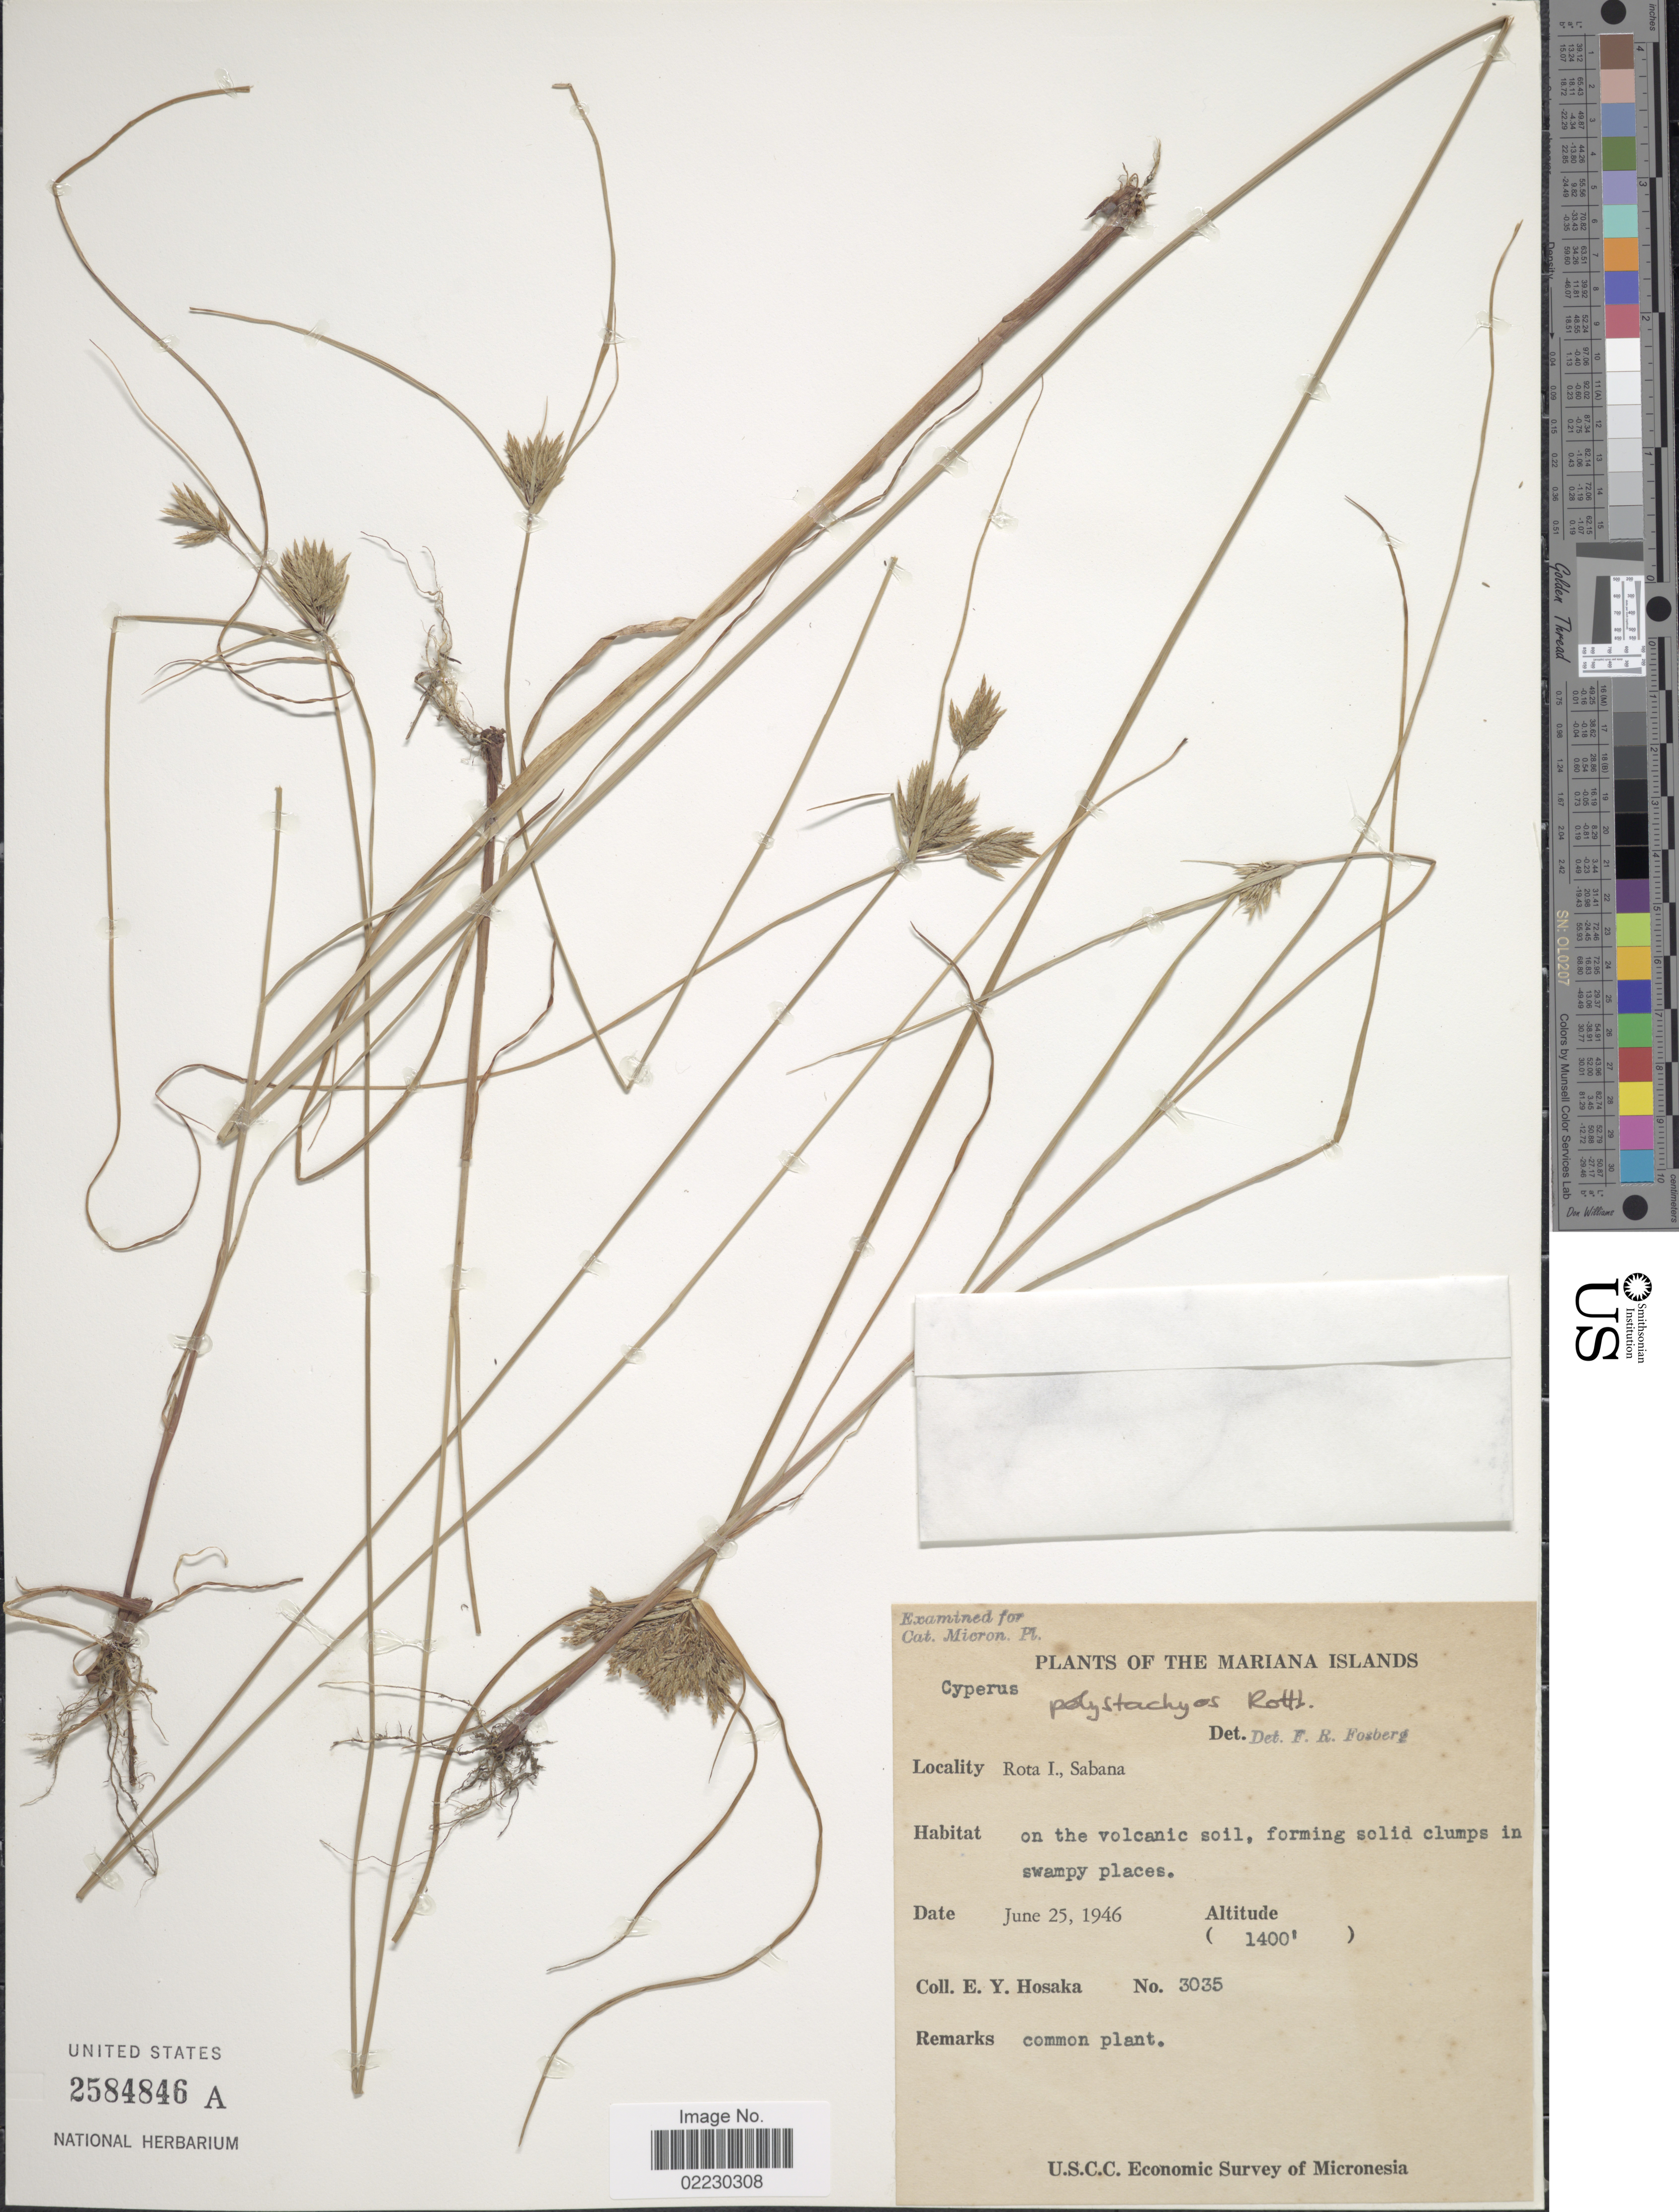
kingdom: Plantae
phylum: Tracheophyta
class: Liliopsida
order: Poales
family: Cyperaceae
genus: Cyperus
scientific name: Cyperus polystachyos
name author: Rottb.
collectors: E. Y. Hosaka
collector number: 3035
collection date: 1946-06-25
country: Northern Mariana Islands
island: Rota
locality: Rota I., Sabana, on the volcanic soil, forming soild clumps in swampy places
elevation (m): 427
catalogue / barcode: US 2584846A